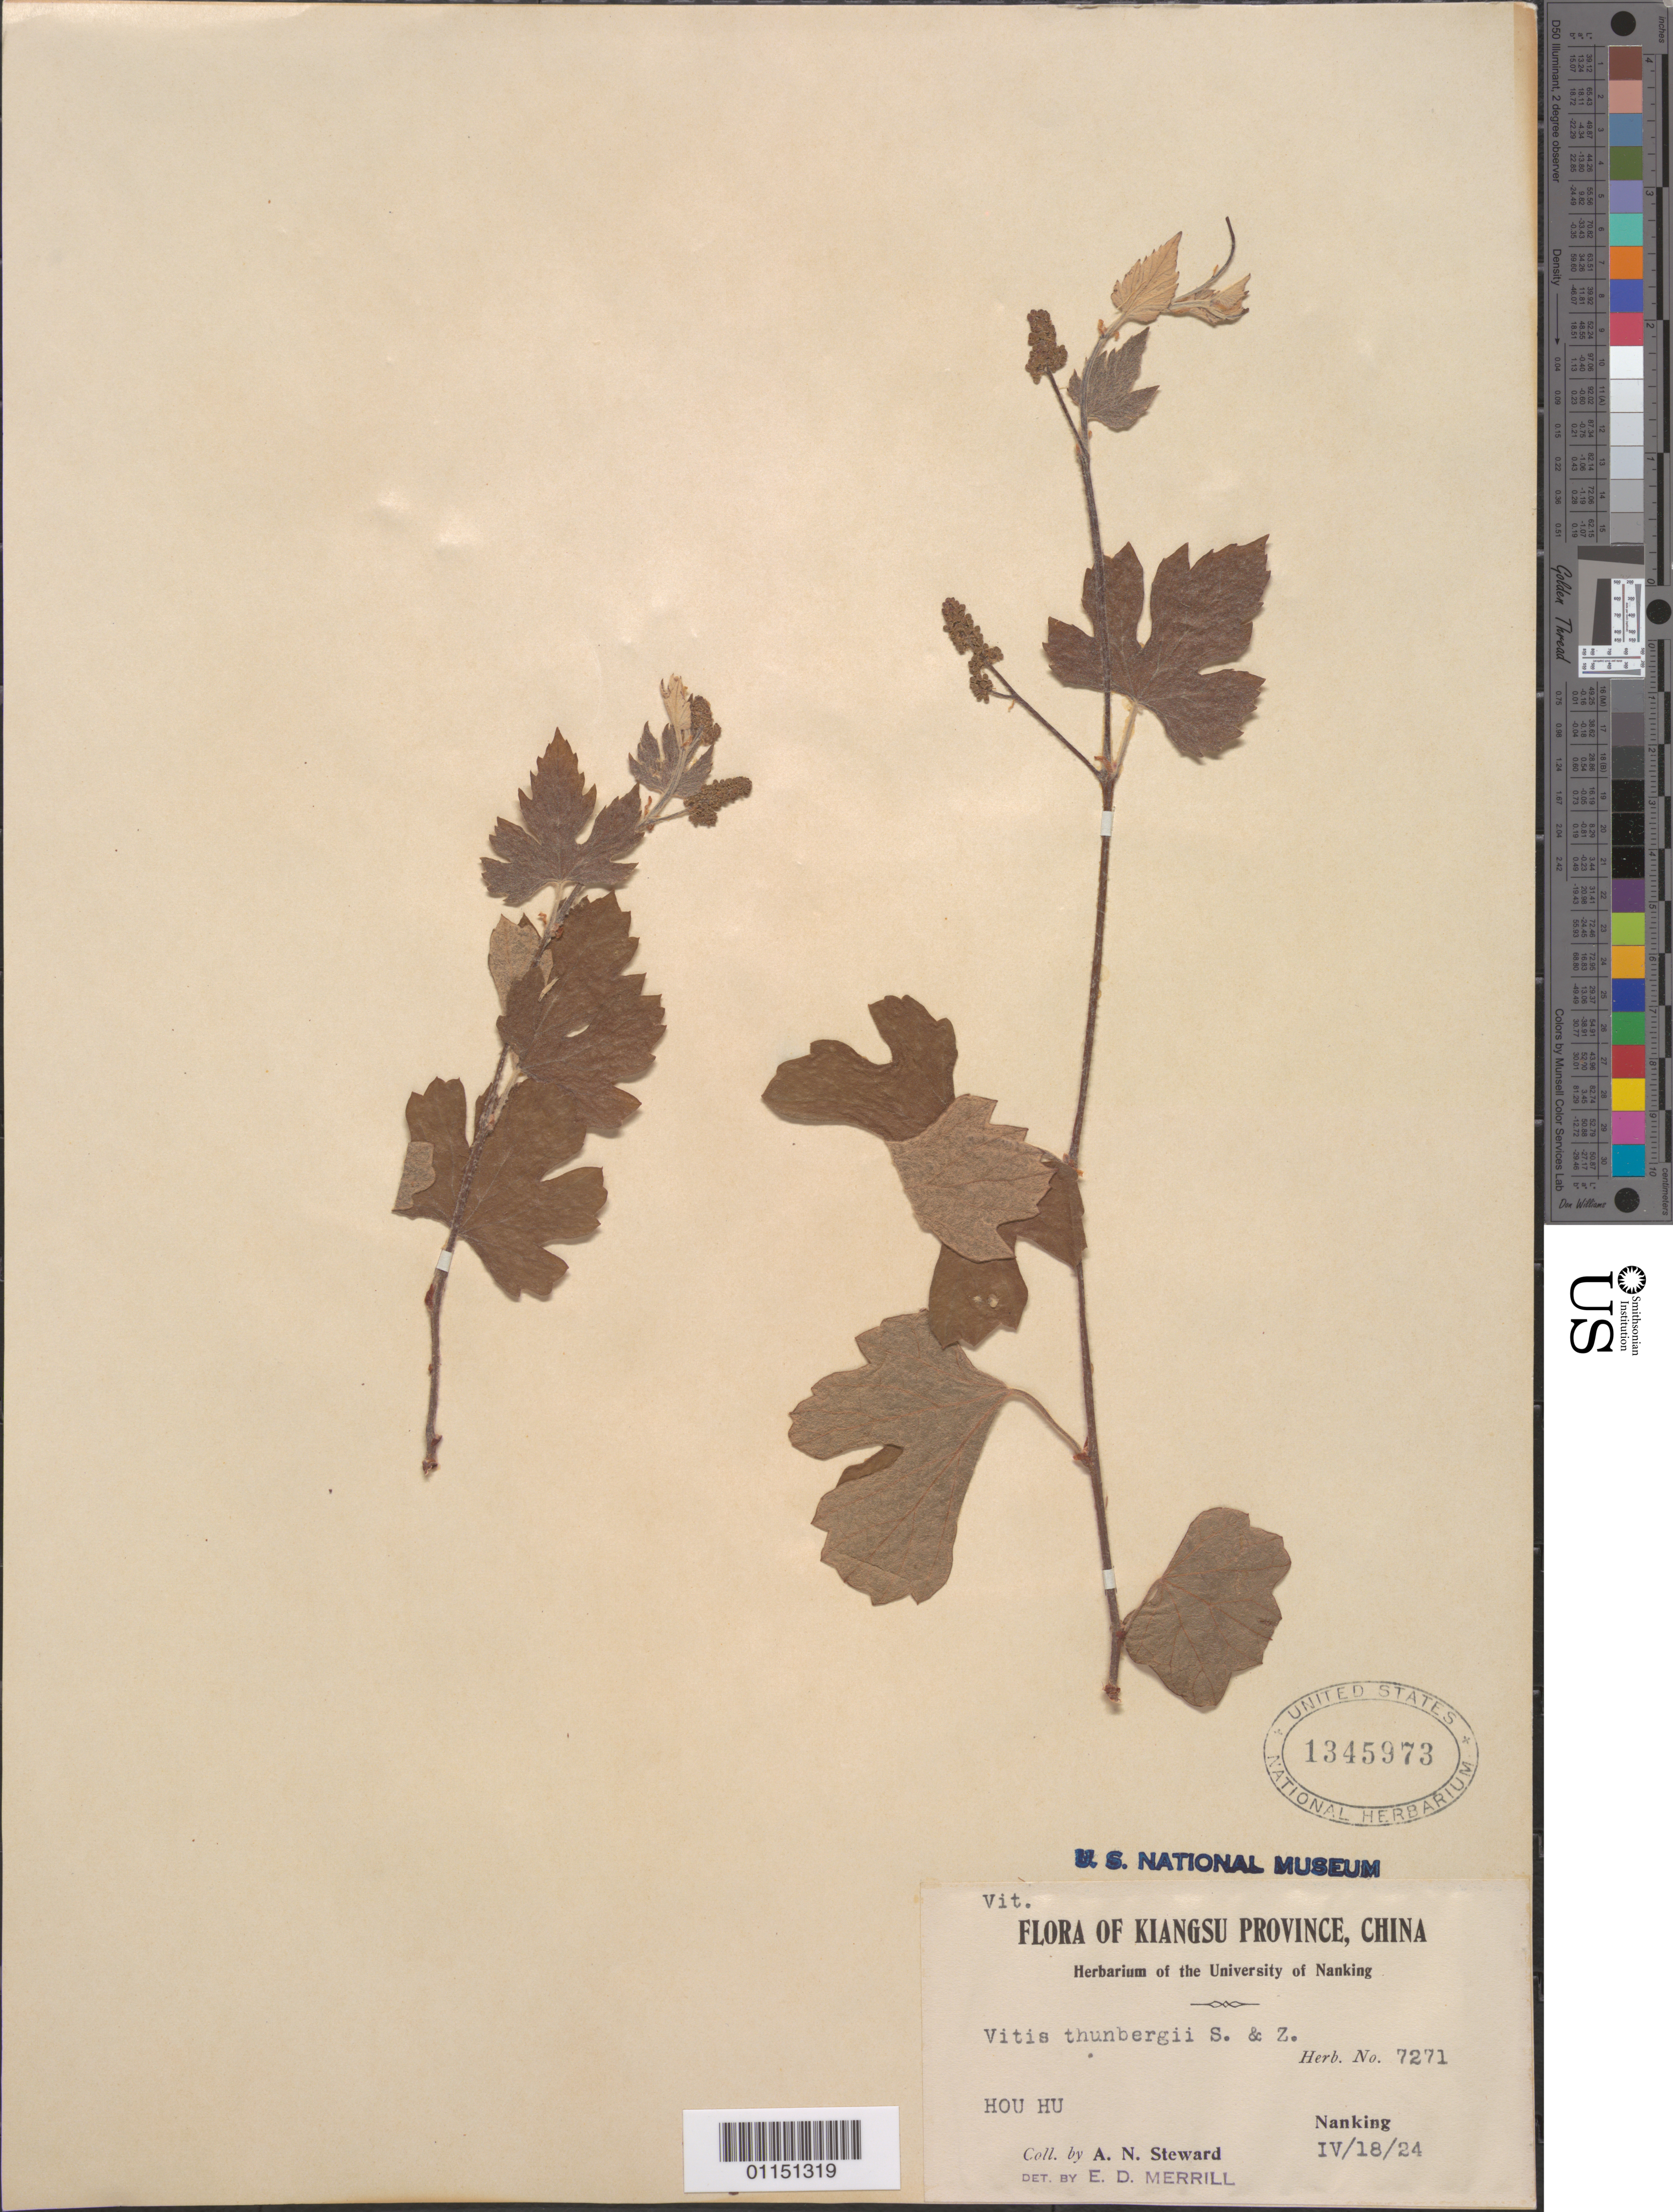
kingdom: Plantae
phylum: Tracheophyta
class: Magnoliopsida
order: Vitales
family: Vitaceae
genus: Vitis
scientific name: Vitis thunbergii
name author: Siebold & Zucc.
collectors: A. N. Steward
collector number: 7271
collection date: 1924-04-18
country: China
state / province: Jiangsu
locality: Nanking.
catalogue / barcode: US 1345973